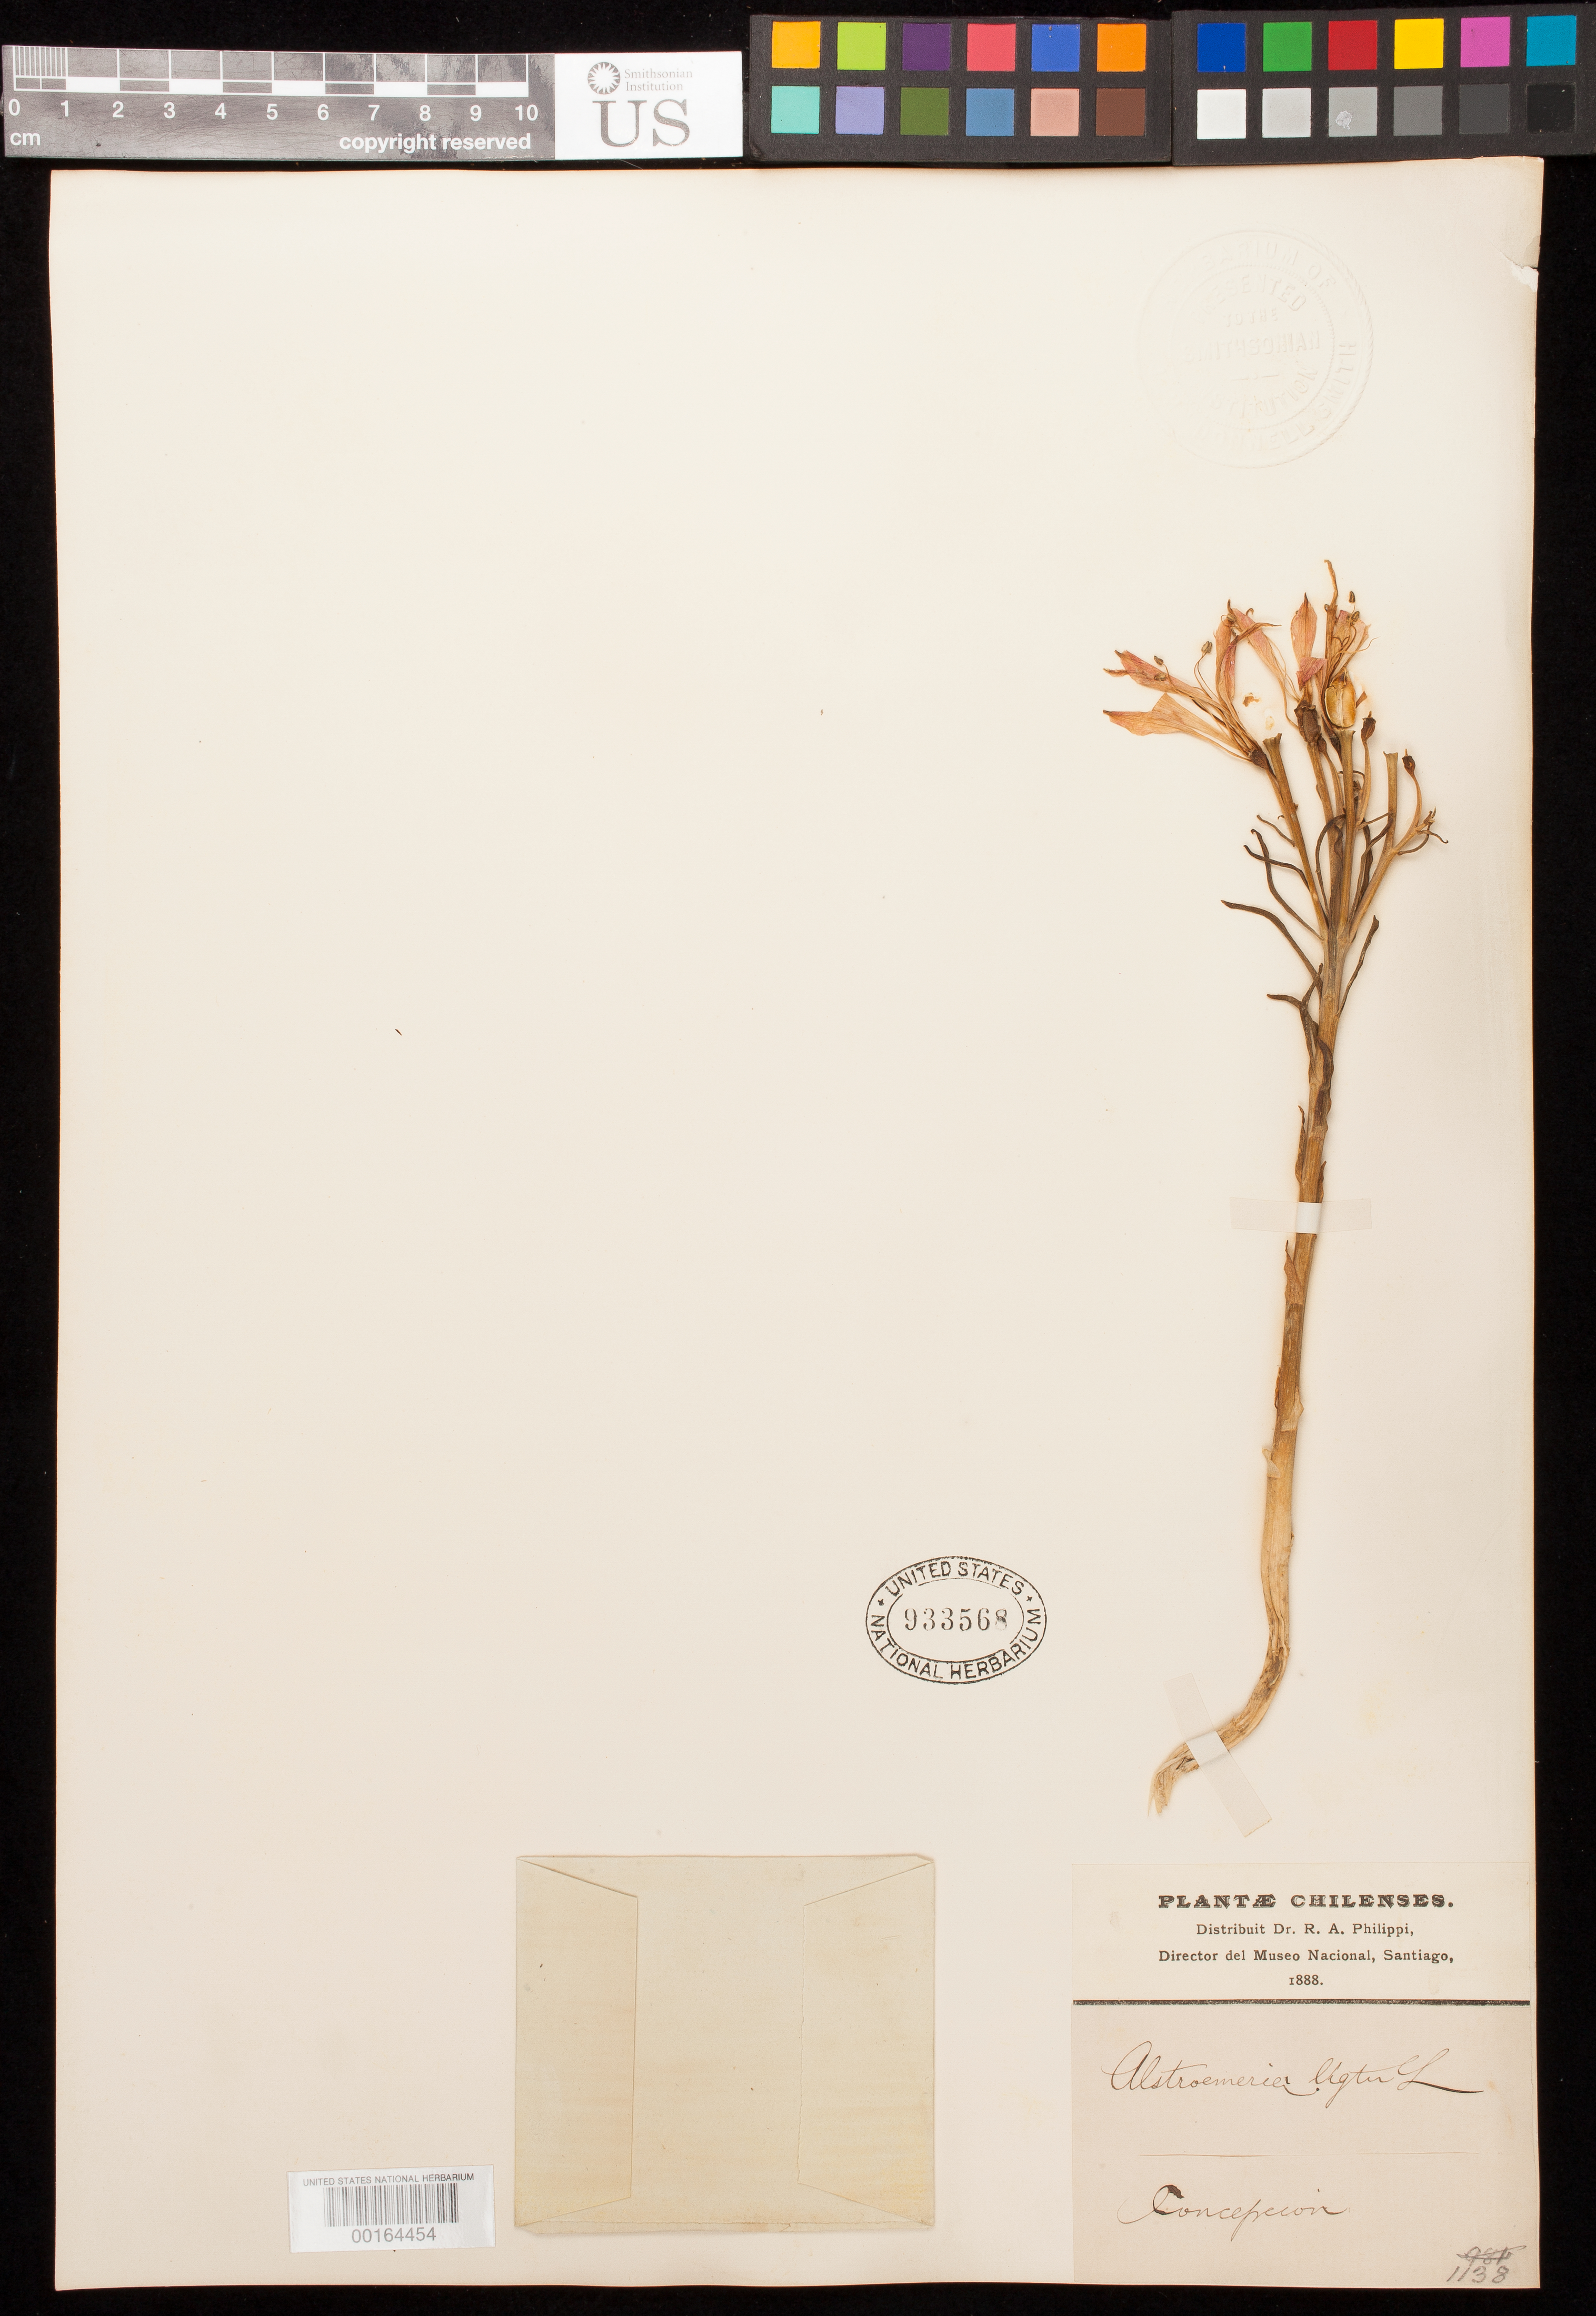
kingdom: Plantae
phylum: Tracheophyta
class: Liliopsida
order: Liliales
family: Alstroemeriaceae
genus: Alstroemeria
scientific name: Alstroemeria ligtu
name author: L.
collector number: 1138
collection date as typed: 1888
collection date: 1888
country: Chile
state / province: Bio-Bío (VIII)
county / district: Concepción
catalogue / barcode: US 933568